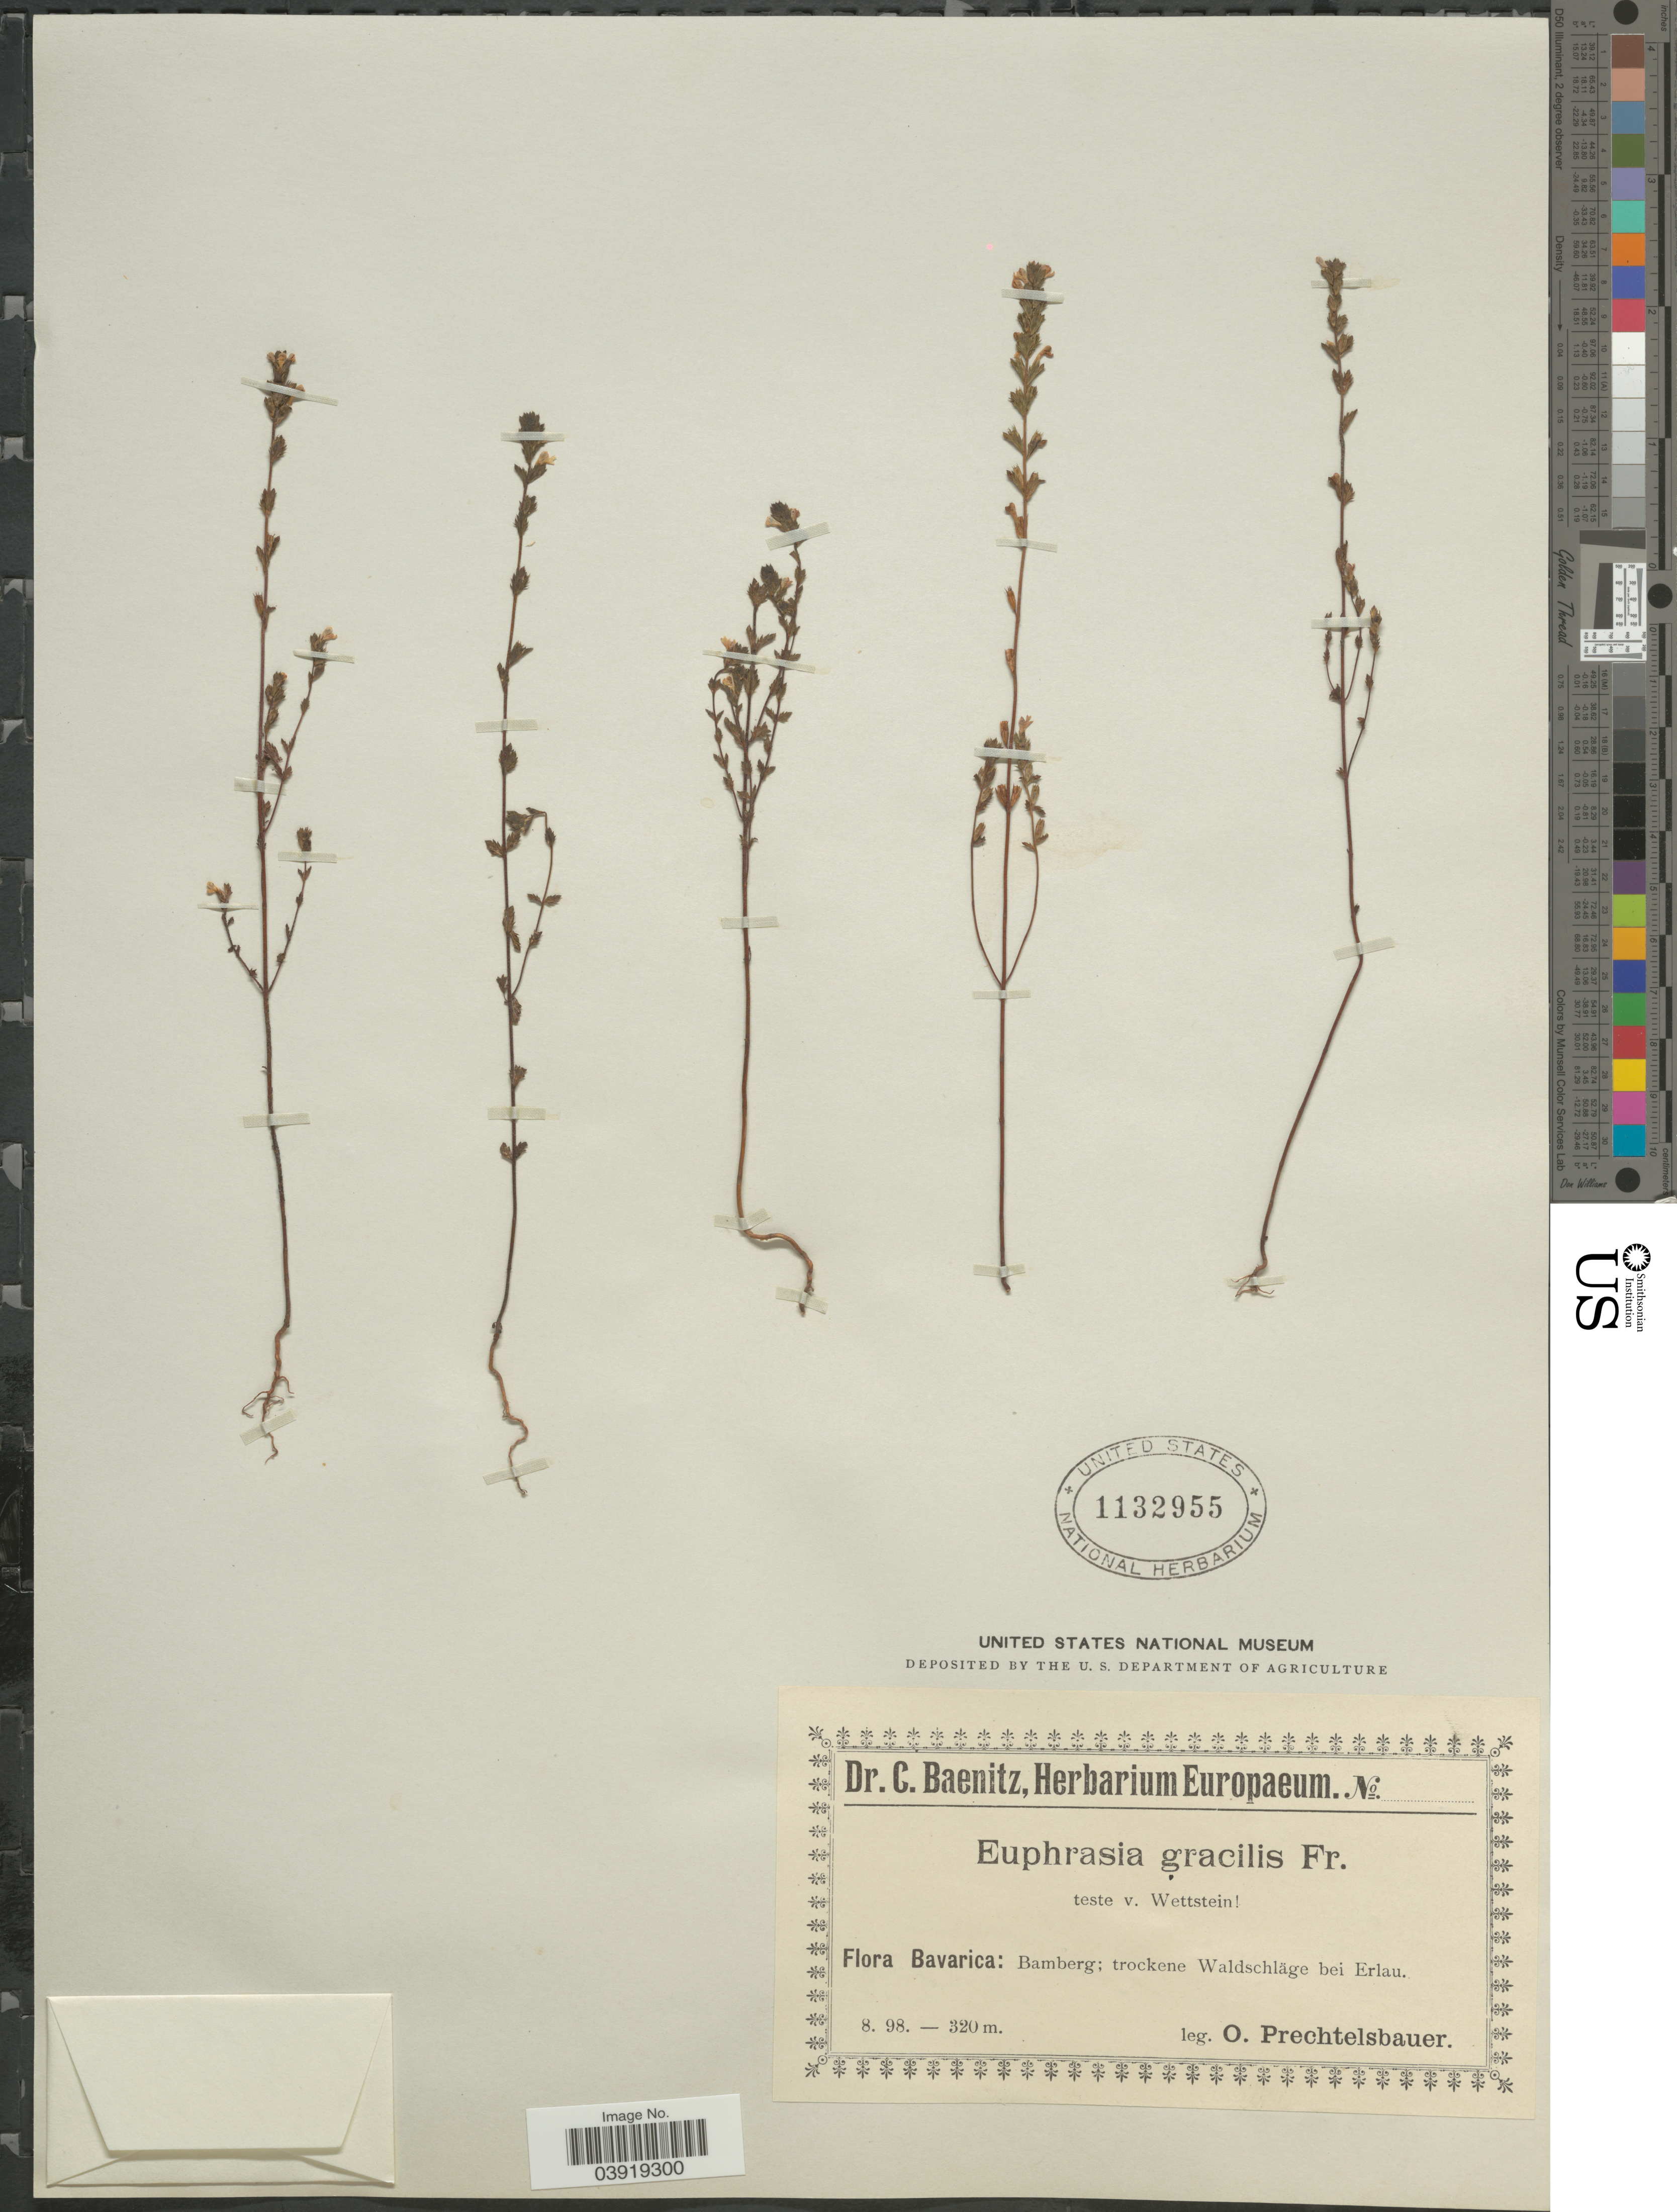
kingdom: Plantae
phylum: Tracheophyta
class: Magnoliopsida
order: Lamiales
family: Orobanchaceae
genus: Euphrasia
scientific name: Euphrasia gracilis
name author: (Fr.) Fr.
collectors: O. Prechtelsbauer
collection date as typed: Transcribed d/m/y: /8/98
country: Germany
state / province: Bayern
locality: Bavarica: Bamberg; trockene Waldschläge bei Erlau.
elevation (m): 320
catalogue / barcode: US 1132955